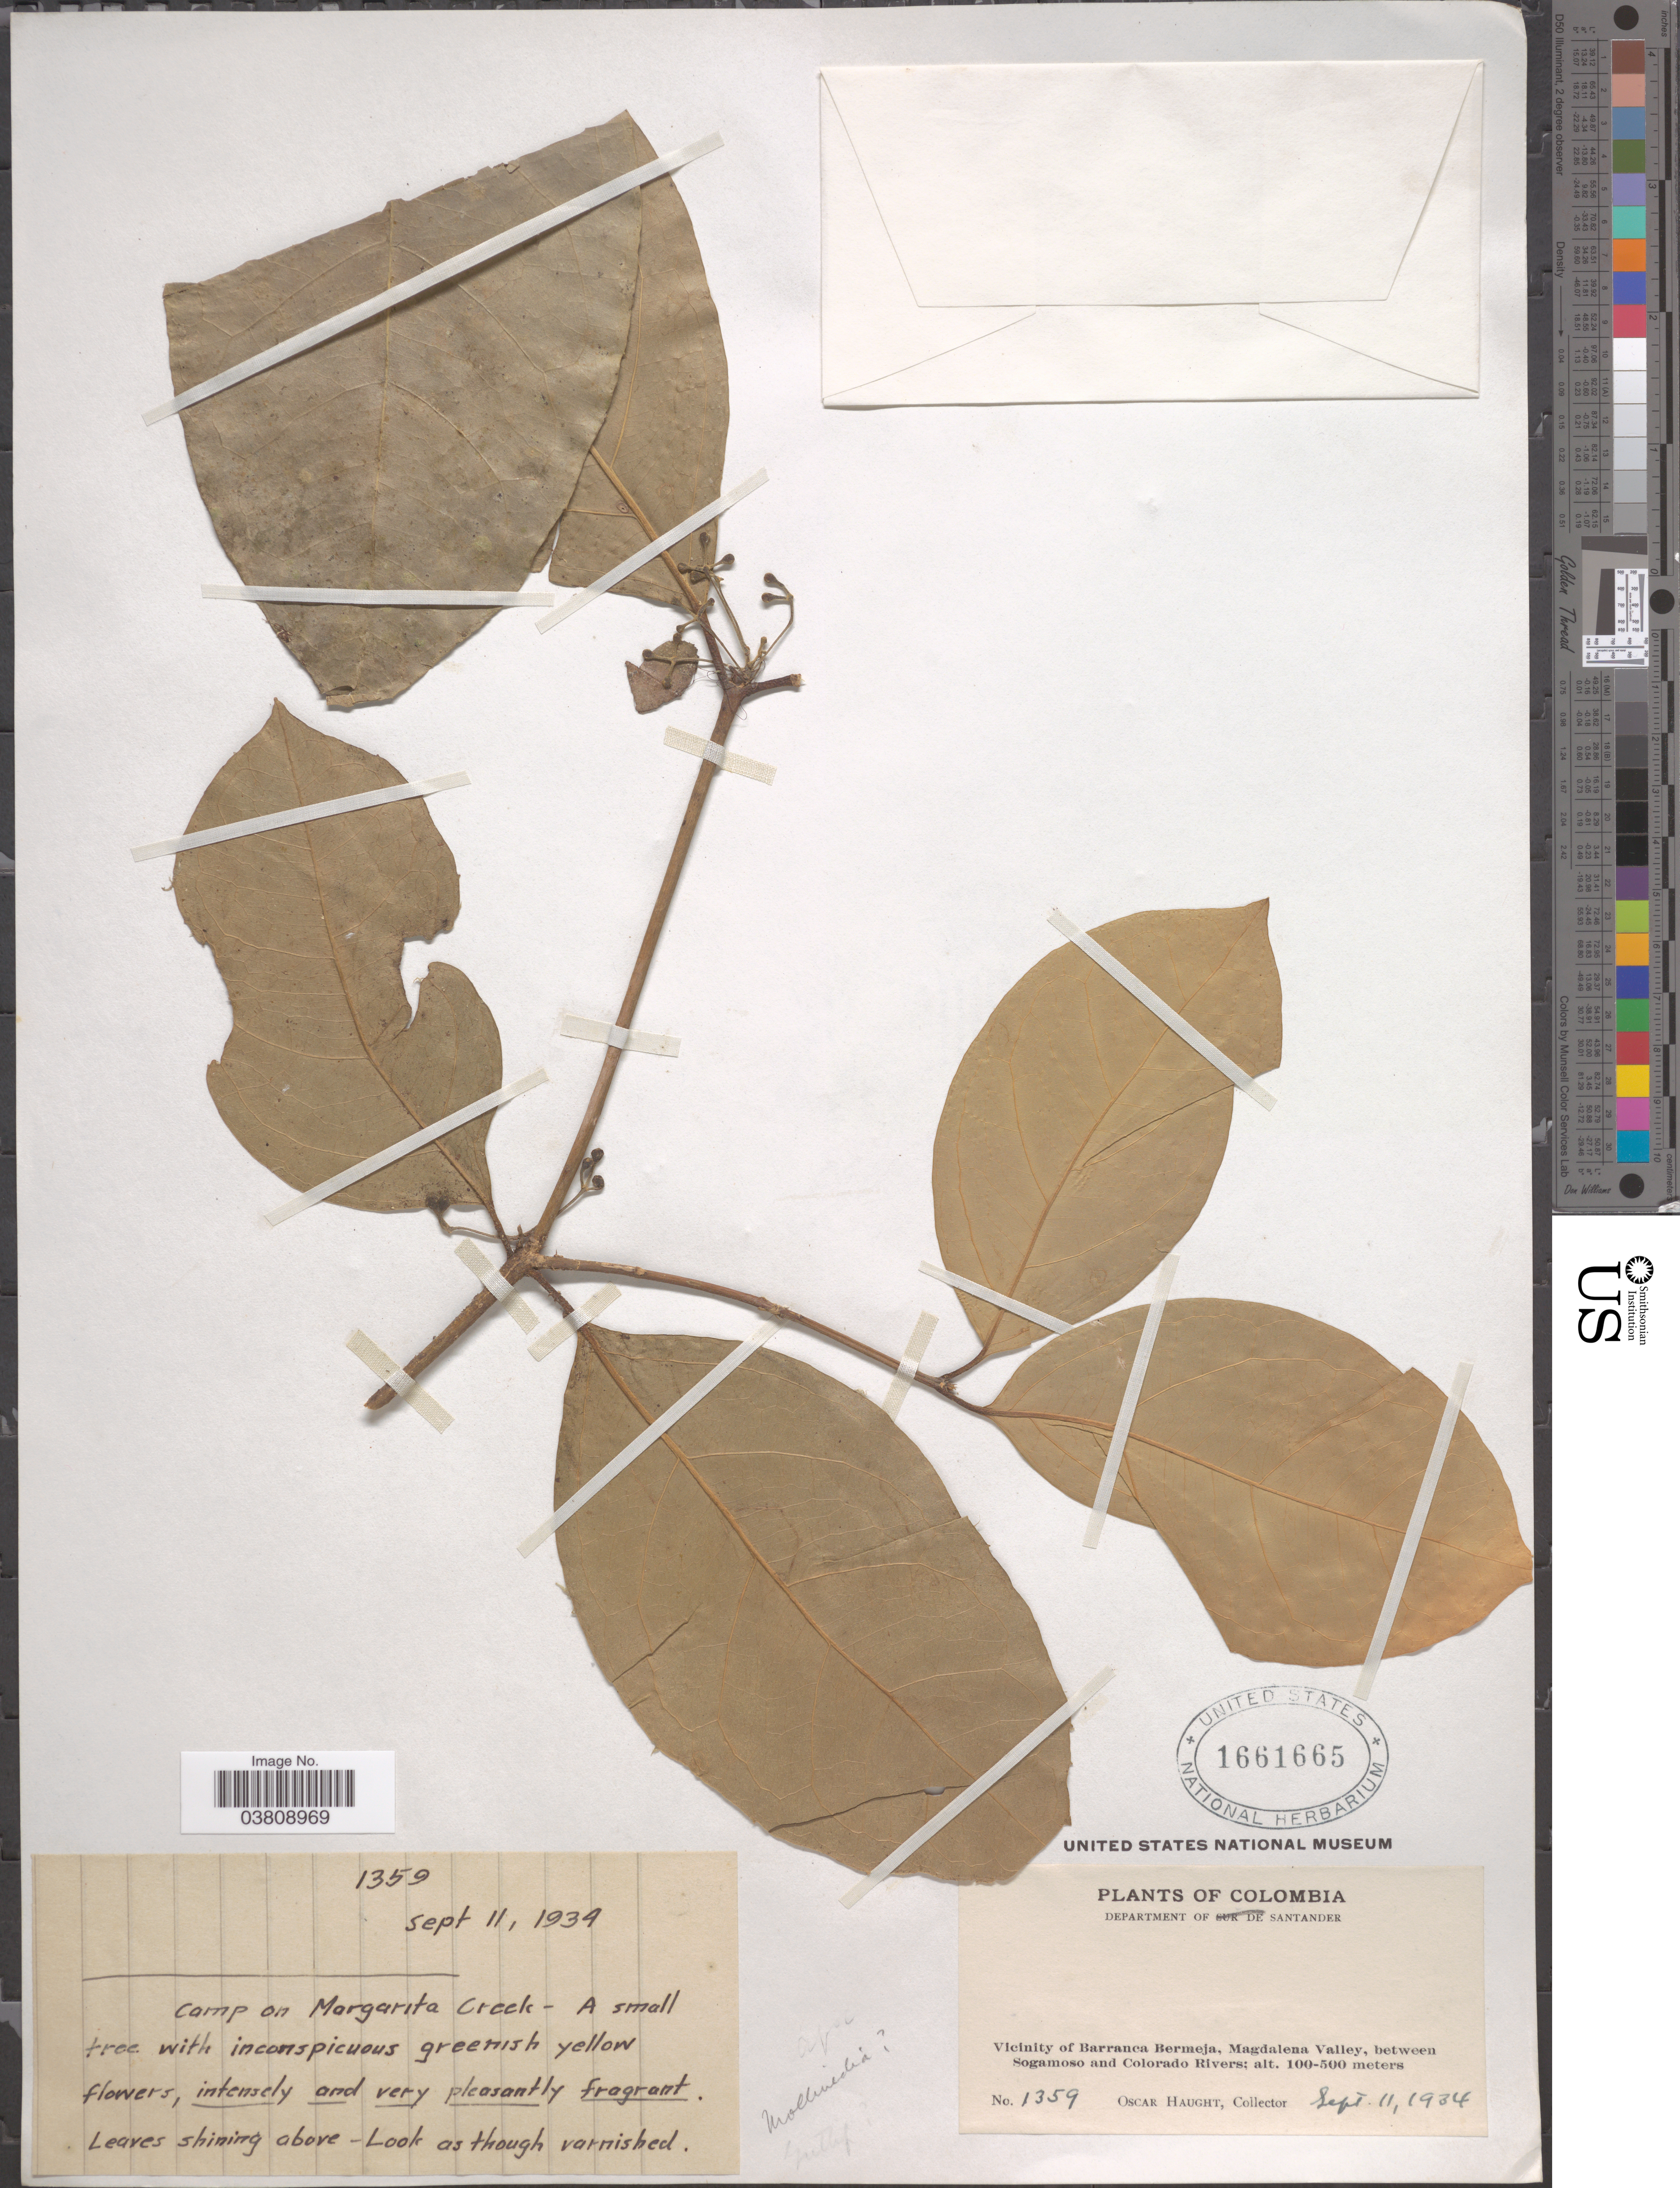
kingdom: Plantae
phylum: Tracheophyta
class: Magnoliopsida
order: Laurales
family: Monimiaceae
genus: Mollinedia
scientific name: Mollinedia ovata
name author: Ruiz & Pav.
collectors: O. L. Haught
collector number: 1359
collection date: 1934-09-11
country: Colombia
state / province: Santander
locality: Department of Santander. Vicinity of Barranca Bermeja, Magdalena Valley, between Sogamoso and Colorado Rivers. Camp on Margarita Creek.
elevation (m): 100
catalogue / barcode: US 1661665